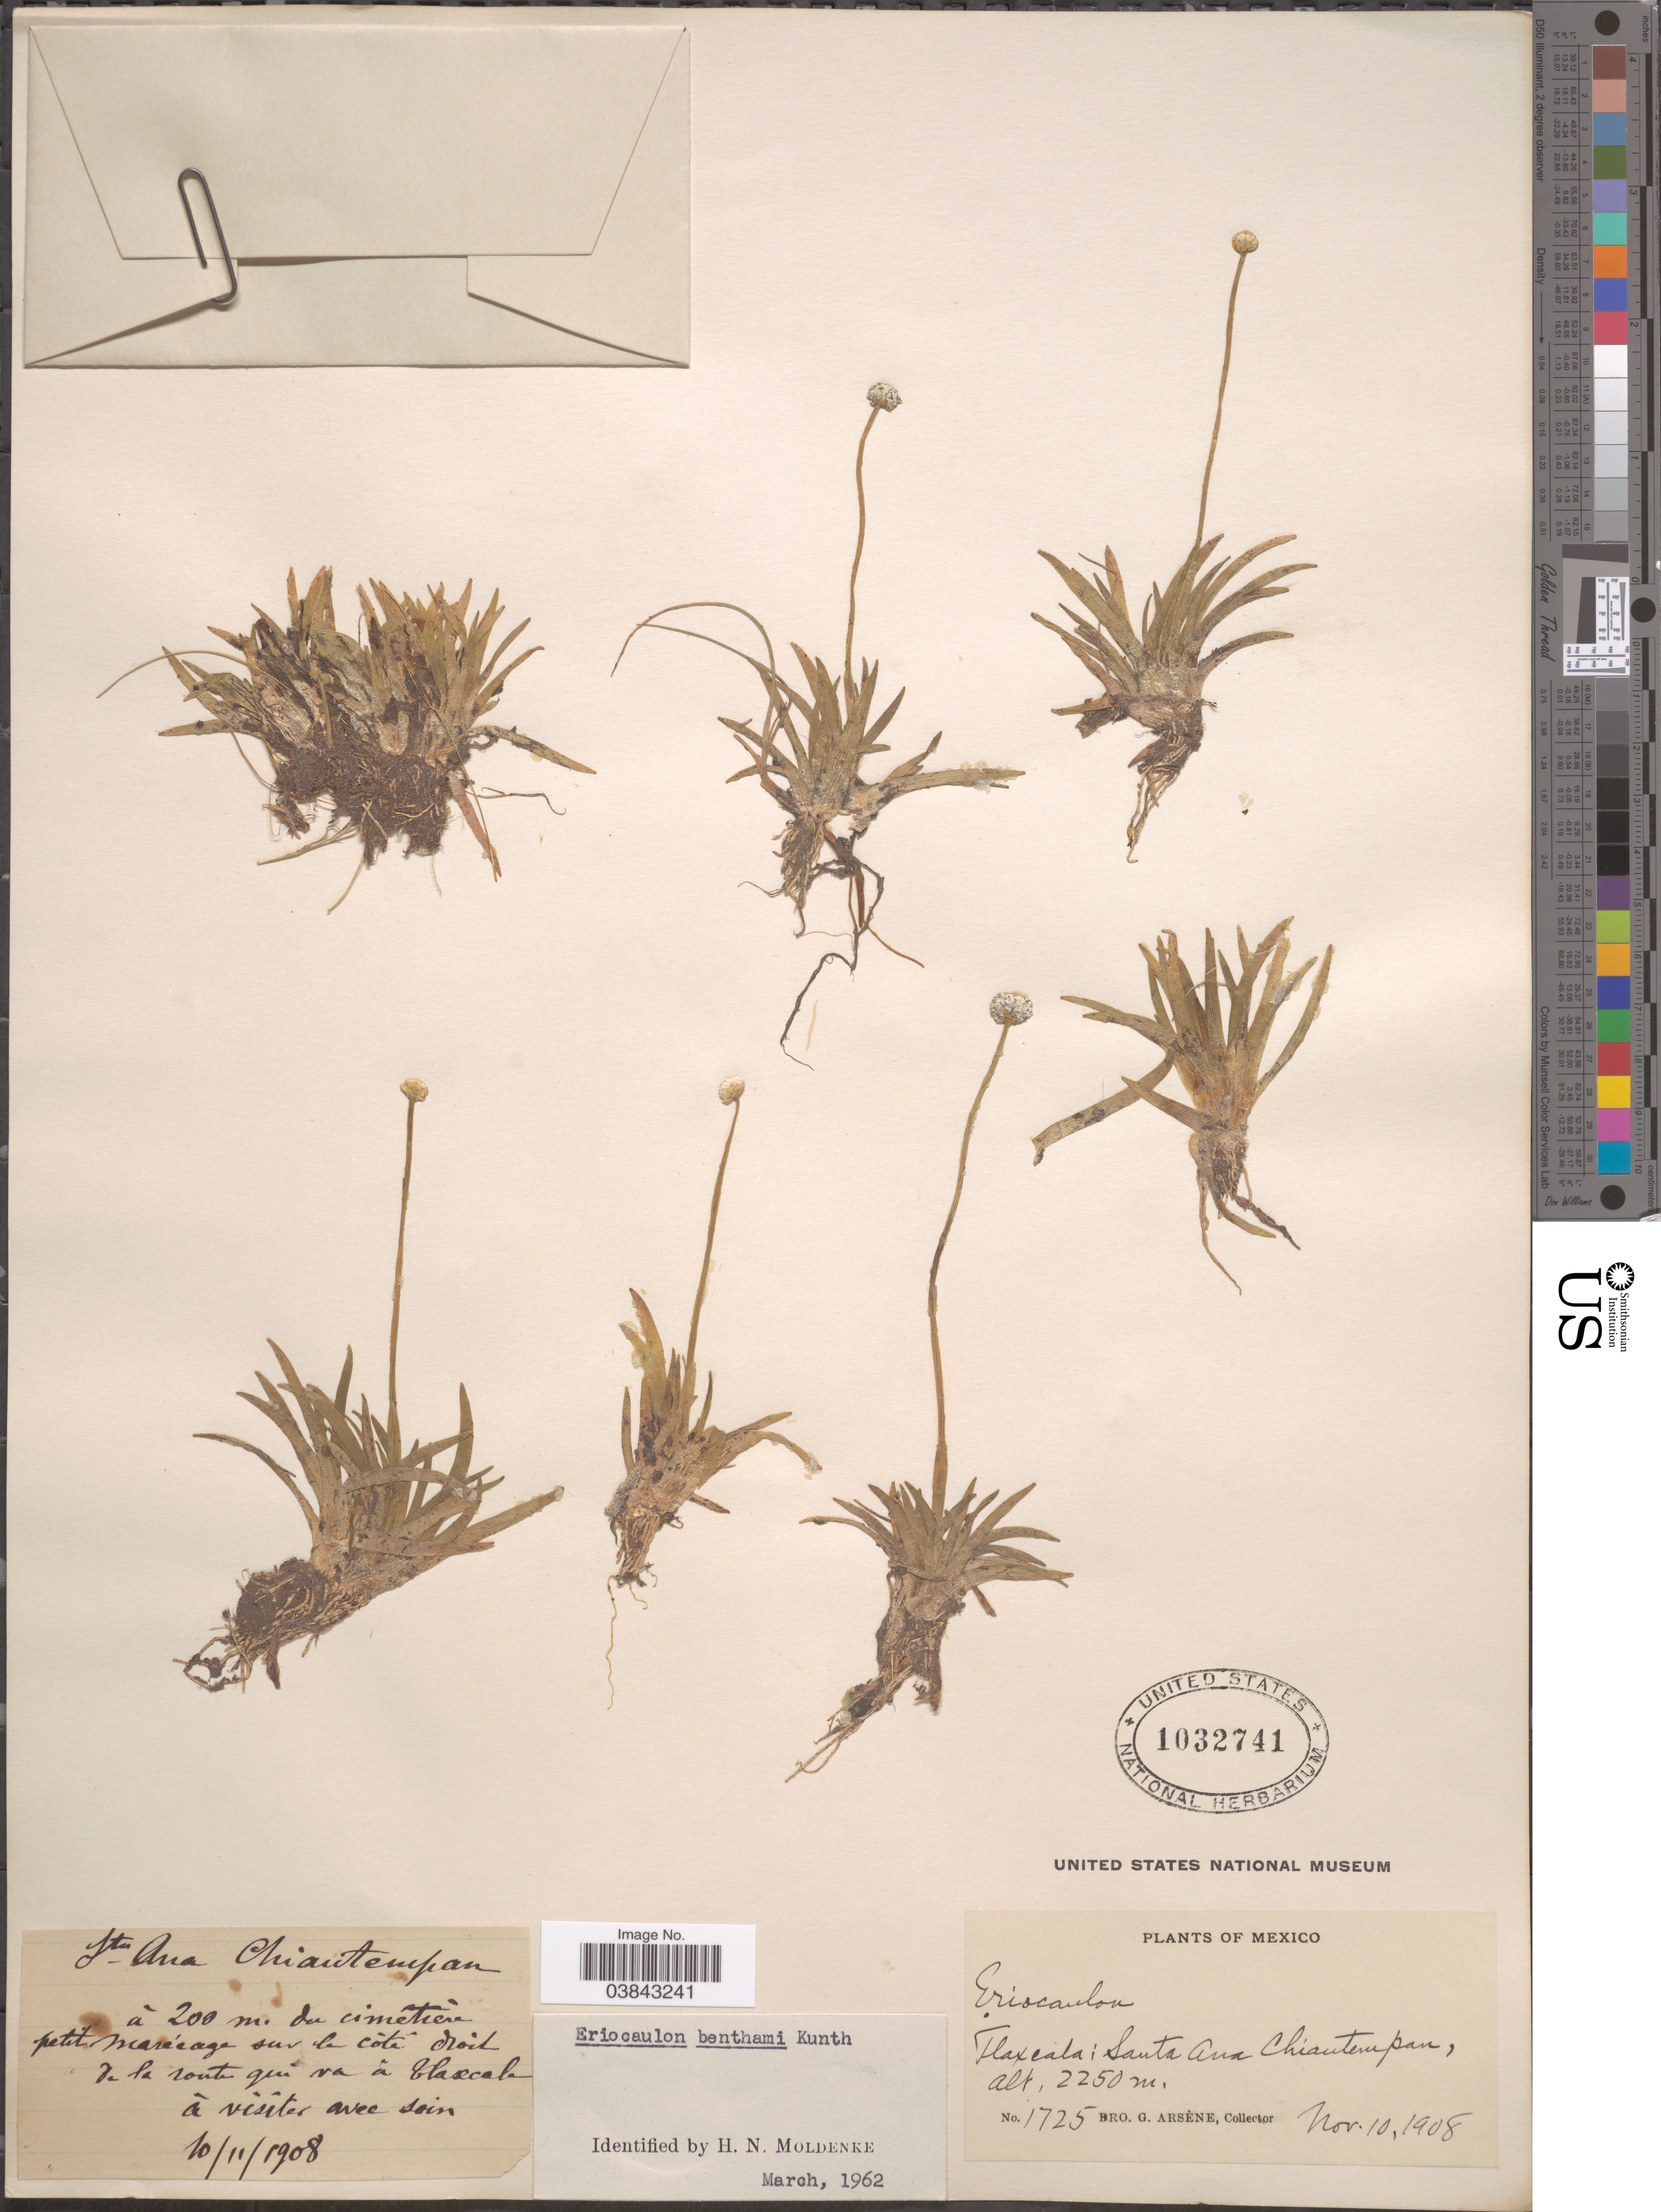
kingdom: Plantae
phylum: Tracheophyta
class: Liliopsida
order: Poales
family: Eriocaulaceae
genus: Eriocaulon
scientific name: Eriocaulon benthamii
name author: Kunth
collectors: Bro. G. Arsène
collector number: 1725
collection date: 1908-11-10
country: Mexico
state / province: Tlaxcala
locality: Santa Ana Chiantempan.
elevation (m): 2250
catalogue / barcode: US 1032741